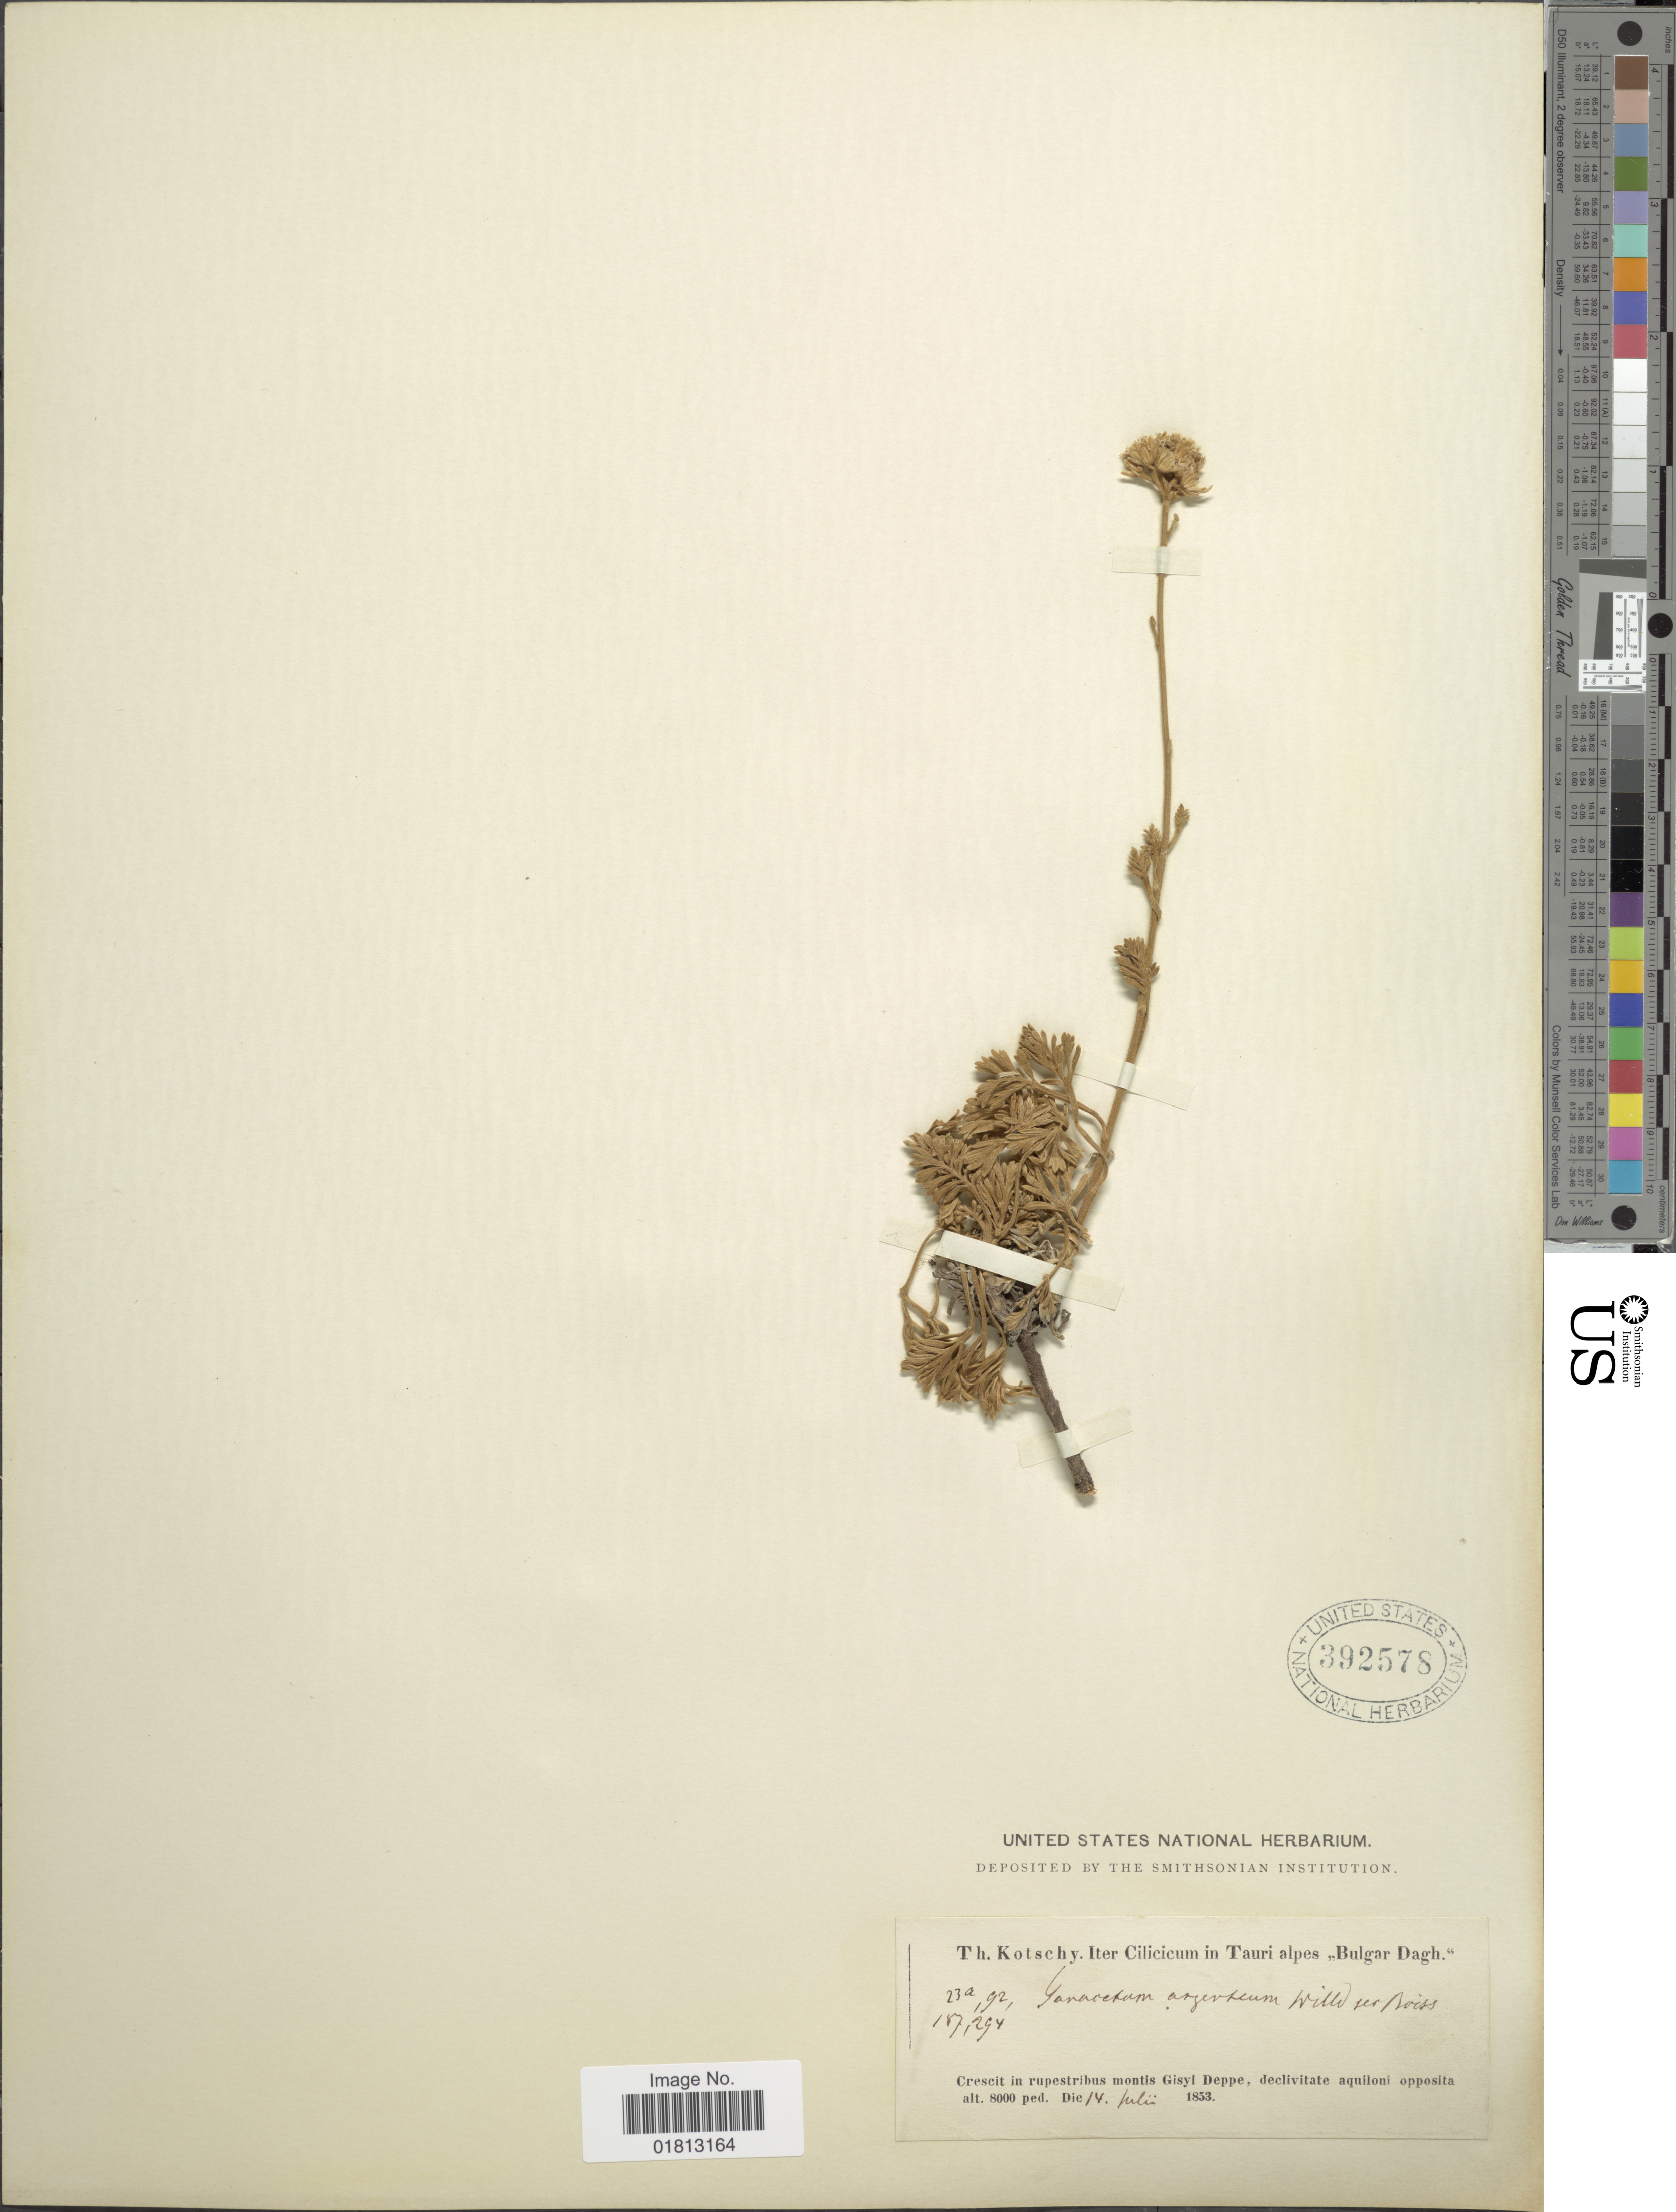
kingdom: Plantae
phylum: Tracheophyta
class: Magnoliopsida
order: Asterales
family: Asteraceae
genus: Tanacetum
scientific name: Tanacetum argenteum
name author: (Lam.) Willd.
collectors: K. G. Kotschy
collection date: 1853-07-14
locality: Crescit in rupestribus montis Gisyl Deppe, declivitate aquiloni opposite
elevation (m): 2438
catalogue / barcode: US 392578